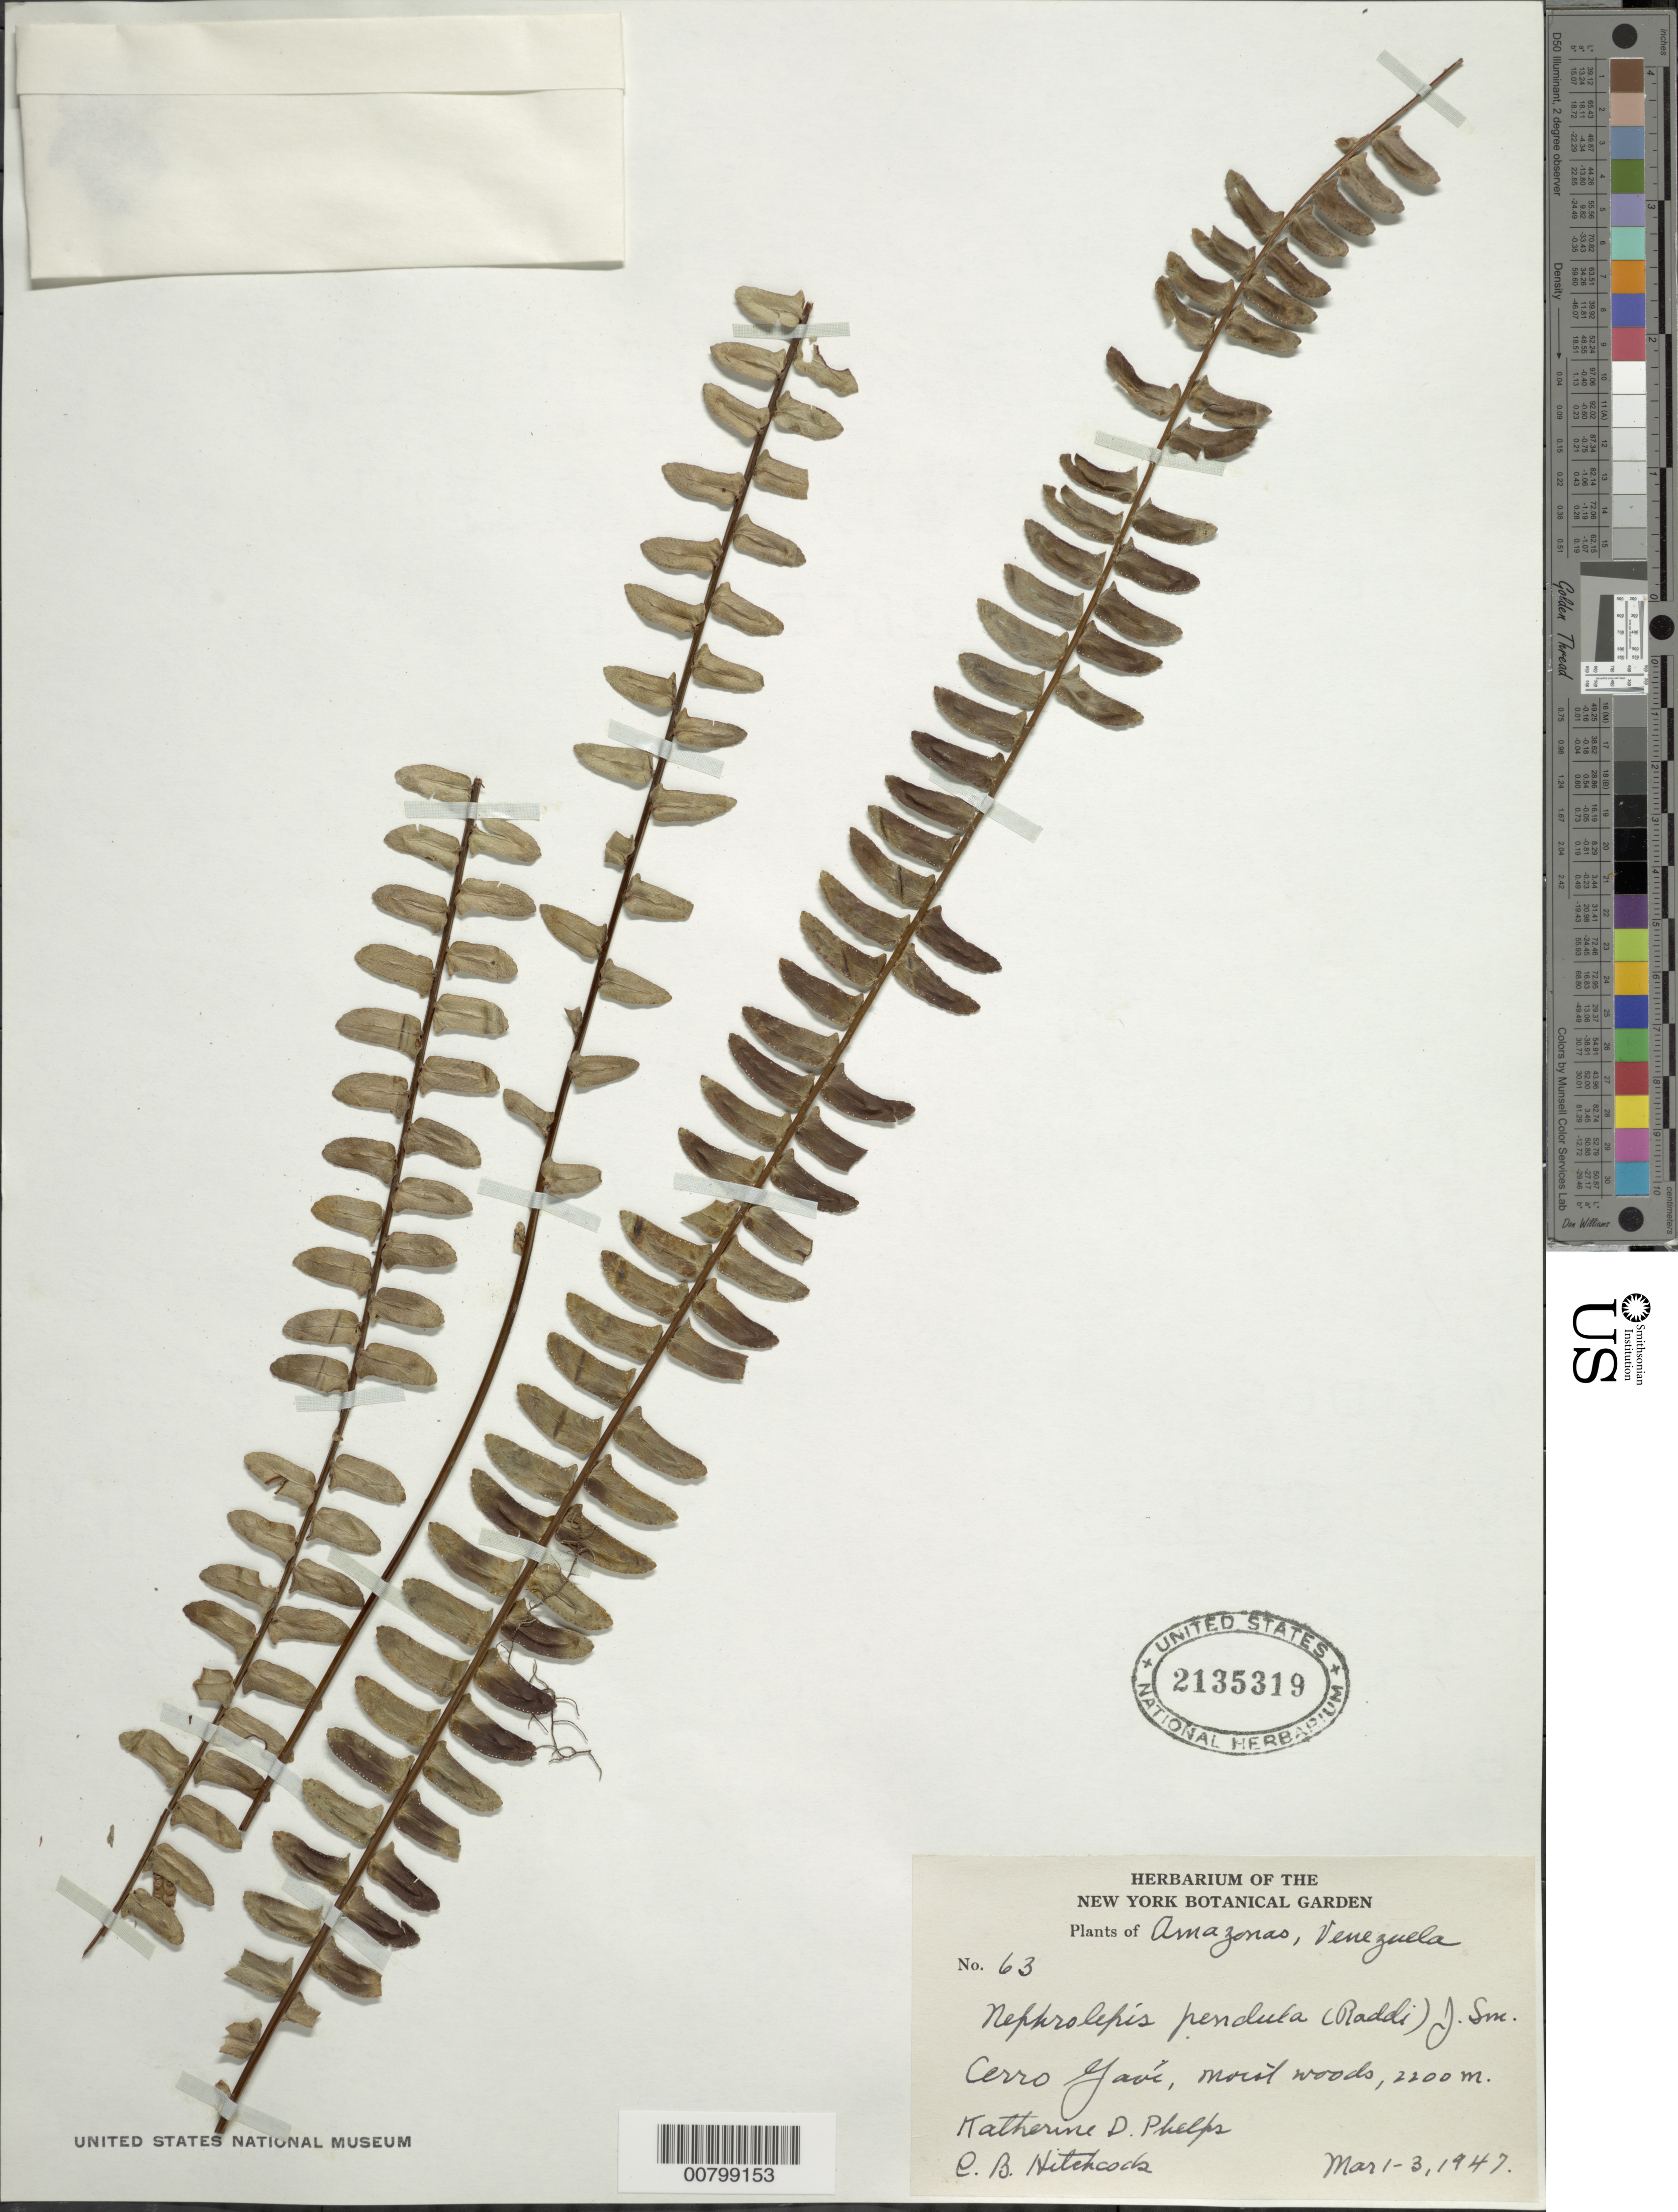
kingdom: Plantae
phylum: Tracheophyta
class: Polypodiopsida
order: Polypodiales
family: Nephrolepidaceae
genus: Nephrolepis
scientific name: Nephrolepis pendula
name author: (Raddi) J. Sm.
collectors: K. D. Phelps & C. B. Hitchcock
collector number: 63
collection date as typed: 1-Mar-47 to 3-Mar-47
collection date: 1947-03-01/1947-03-03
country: Venezuela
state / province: Amazonas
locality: Cerro Yaví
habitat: Moist woods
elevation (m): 2200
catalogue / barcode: US 2135319